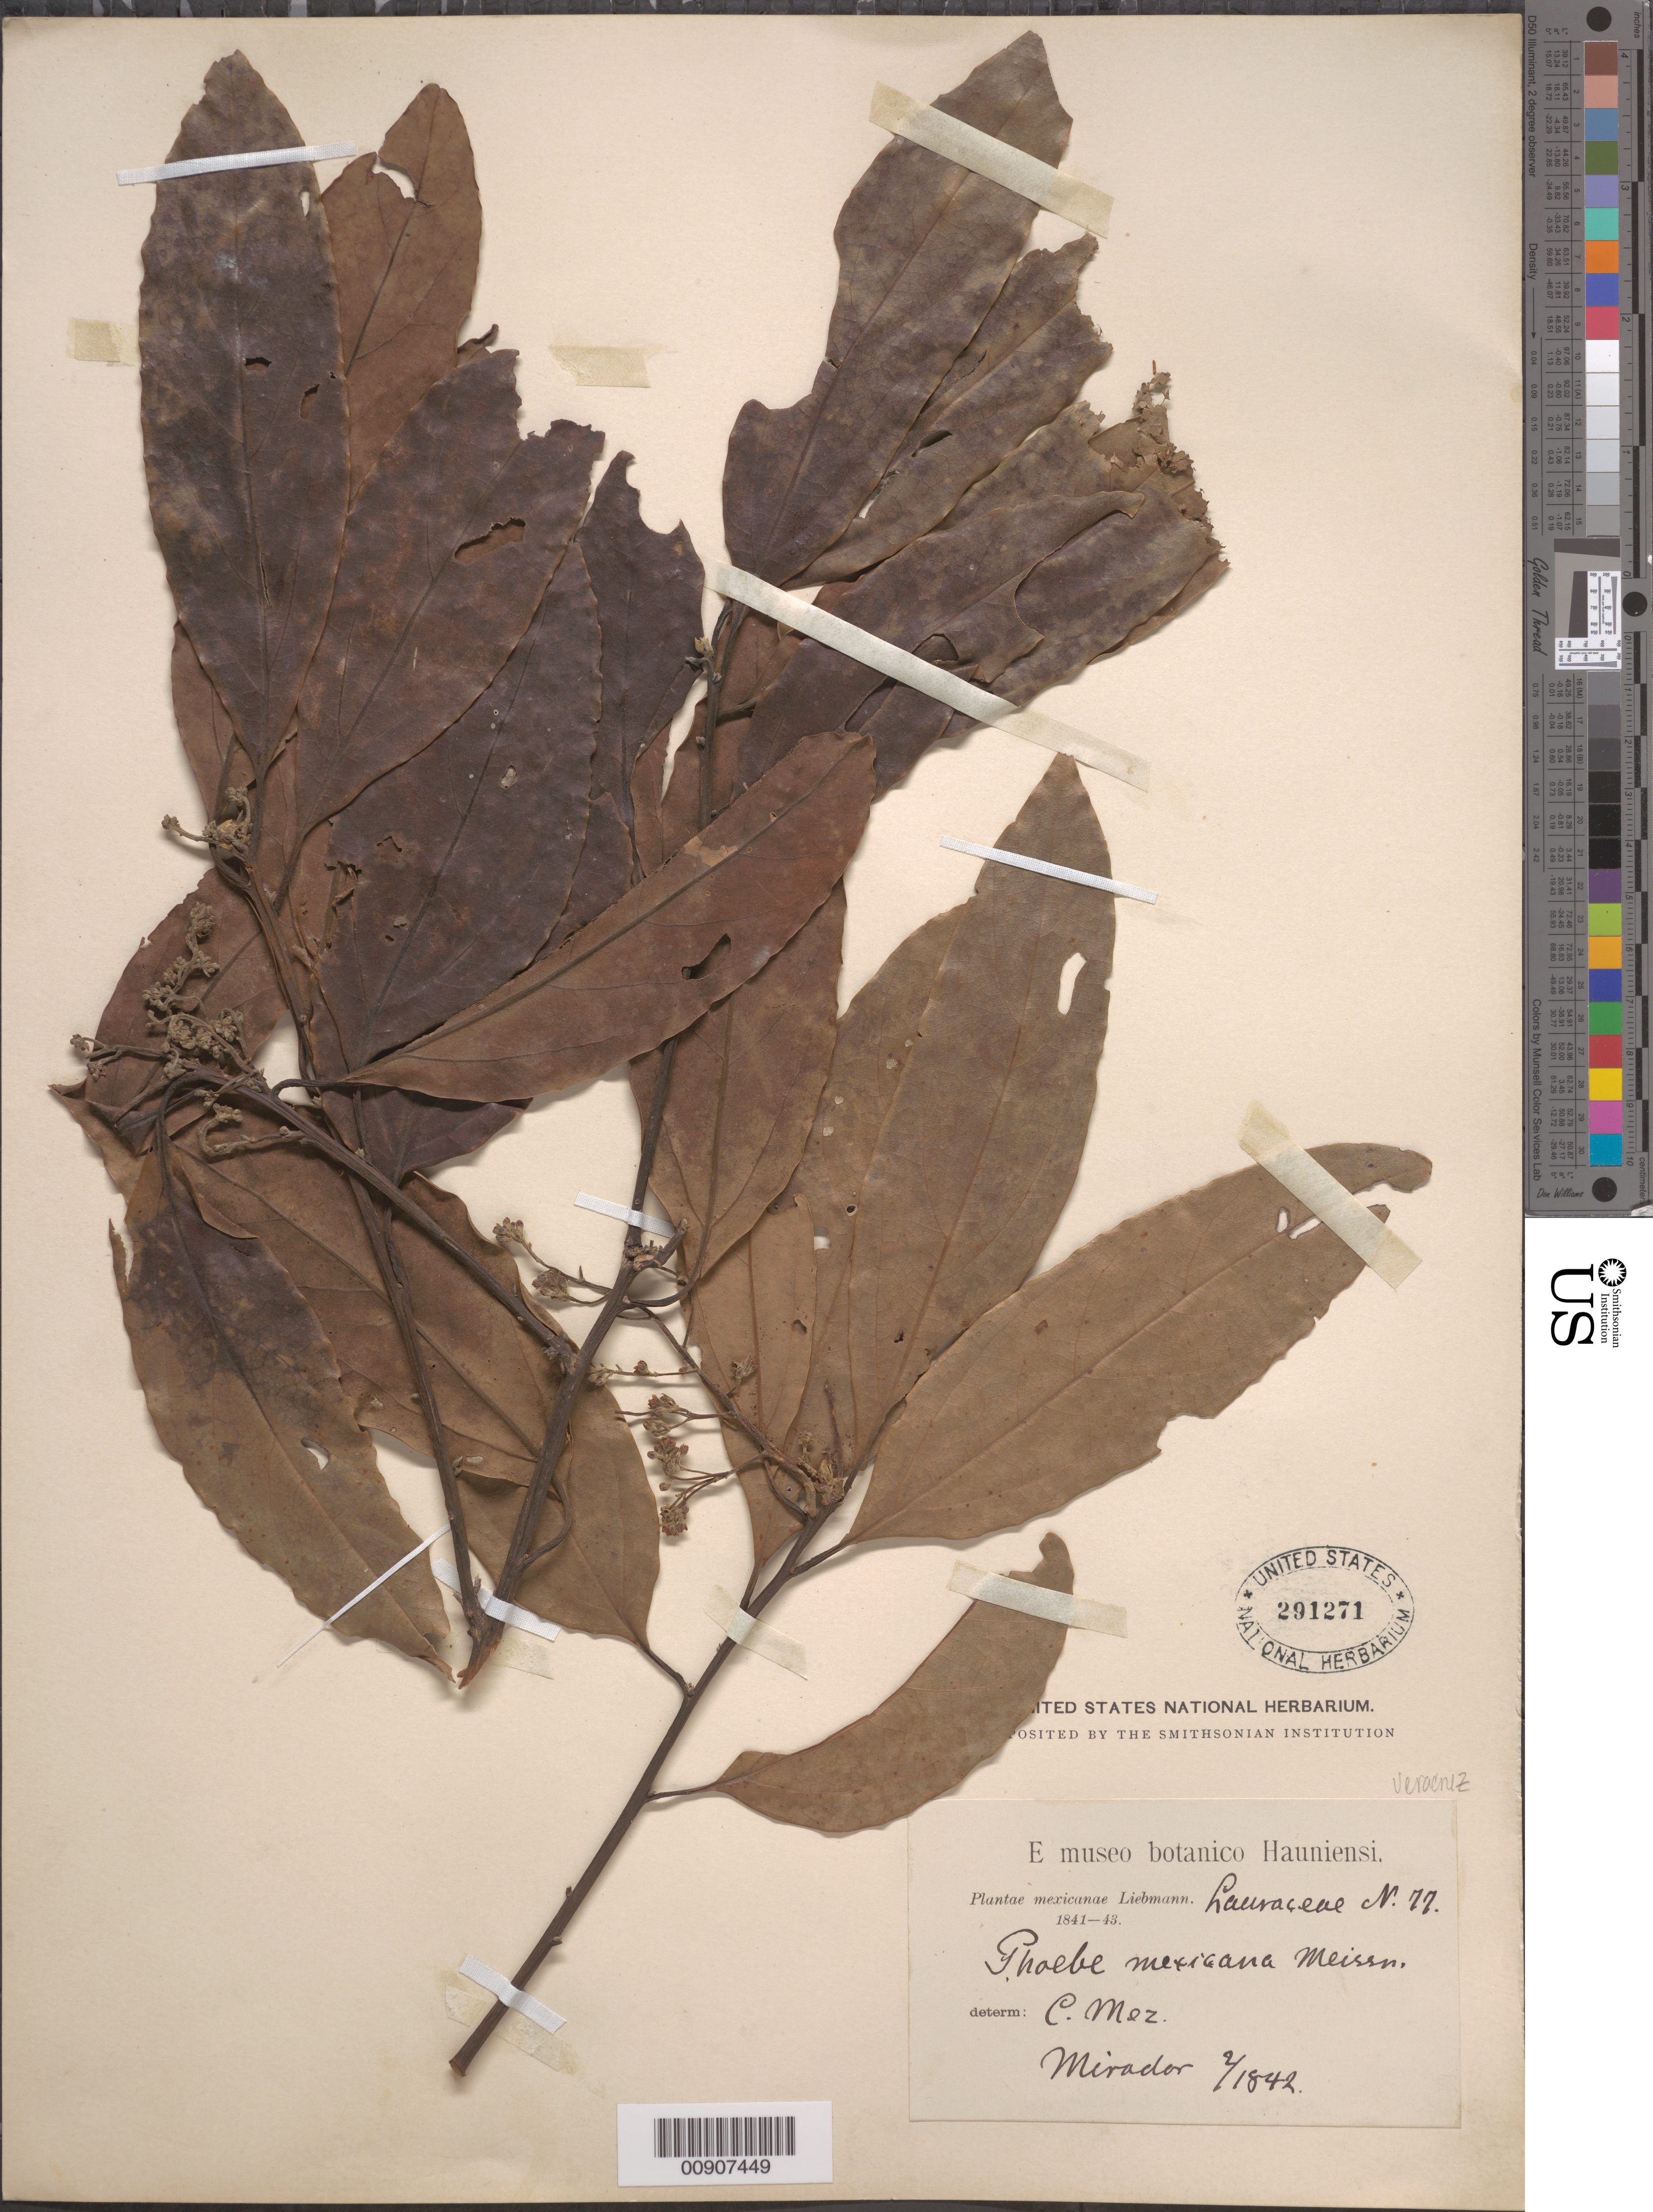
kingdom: Plantae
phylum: Tracheophyta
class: Magnoliopsida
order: Laurales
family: Lauraceae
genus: Phoebe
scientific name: Phoebe mexicana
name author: Meisn.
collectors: F. M. Liebmann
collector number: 77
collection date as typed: Feb 1842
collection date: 1842-02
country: Mexico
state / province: Veracruz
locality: Mirador.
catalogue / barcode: US 291271